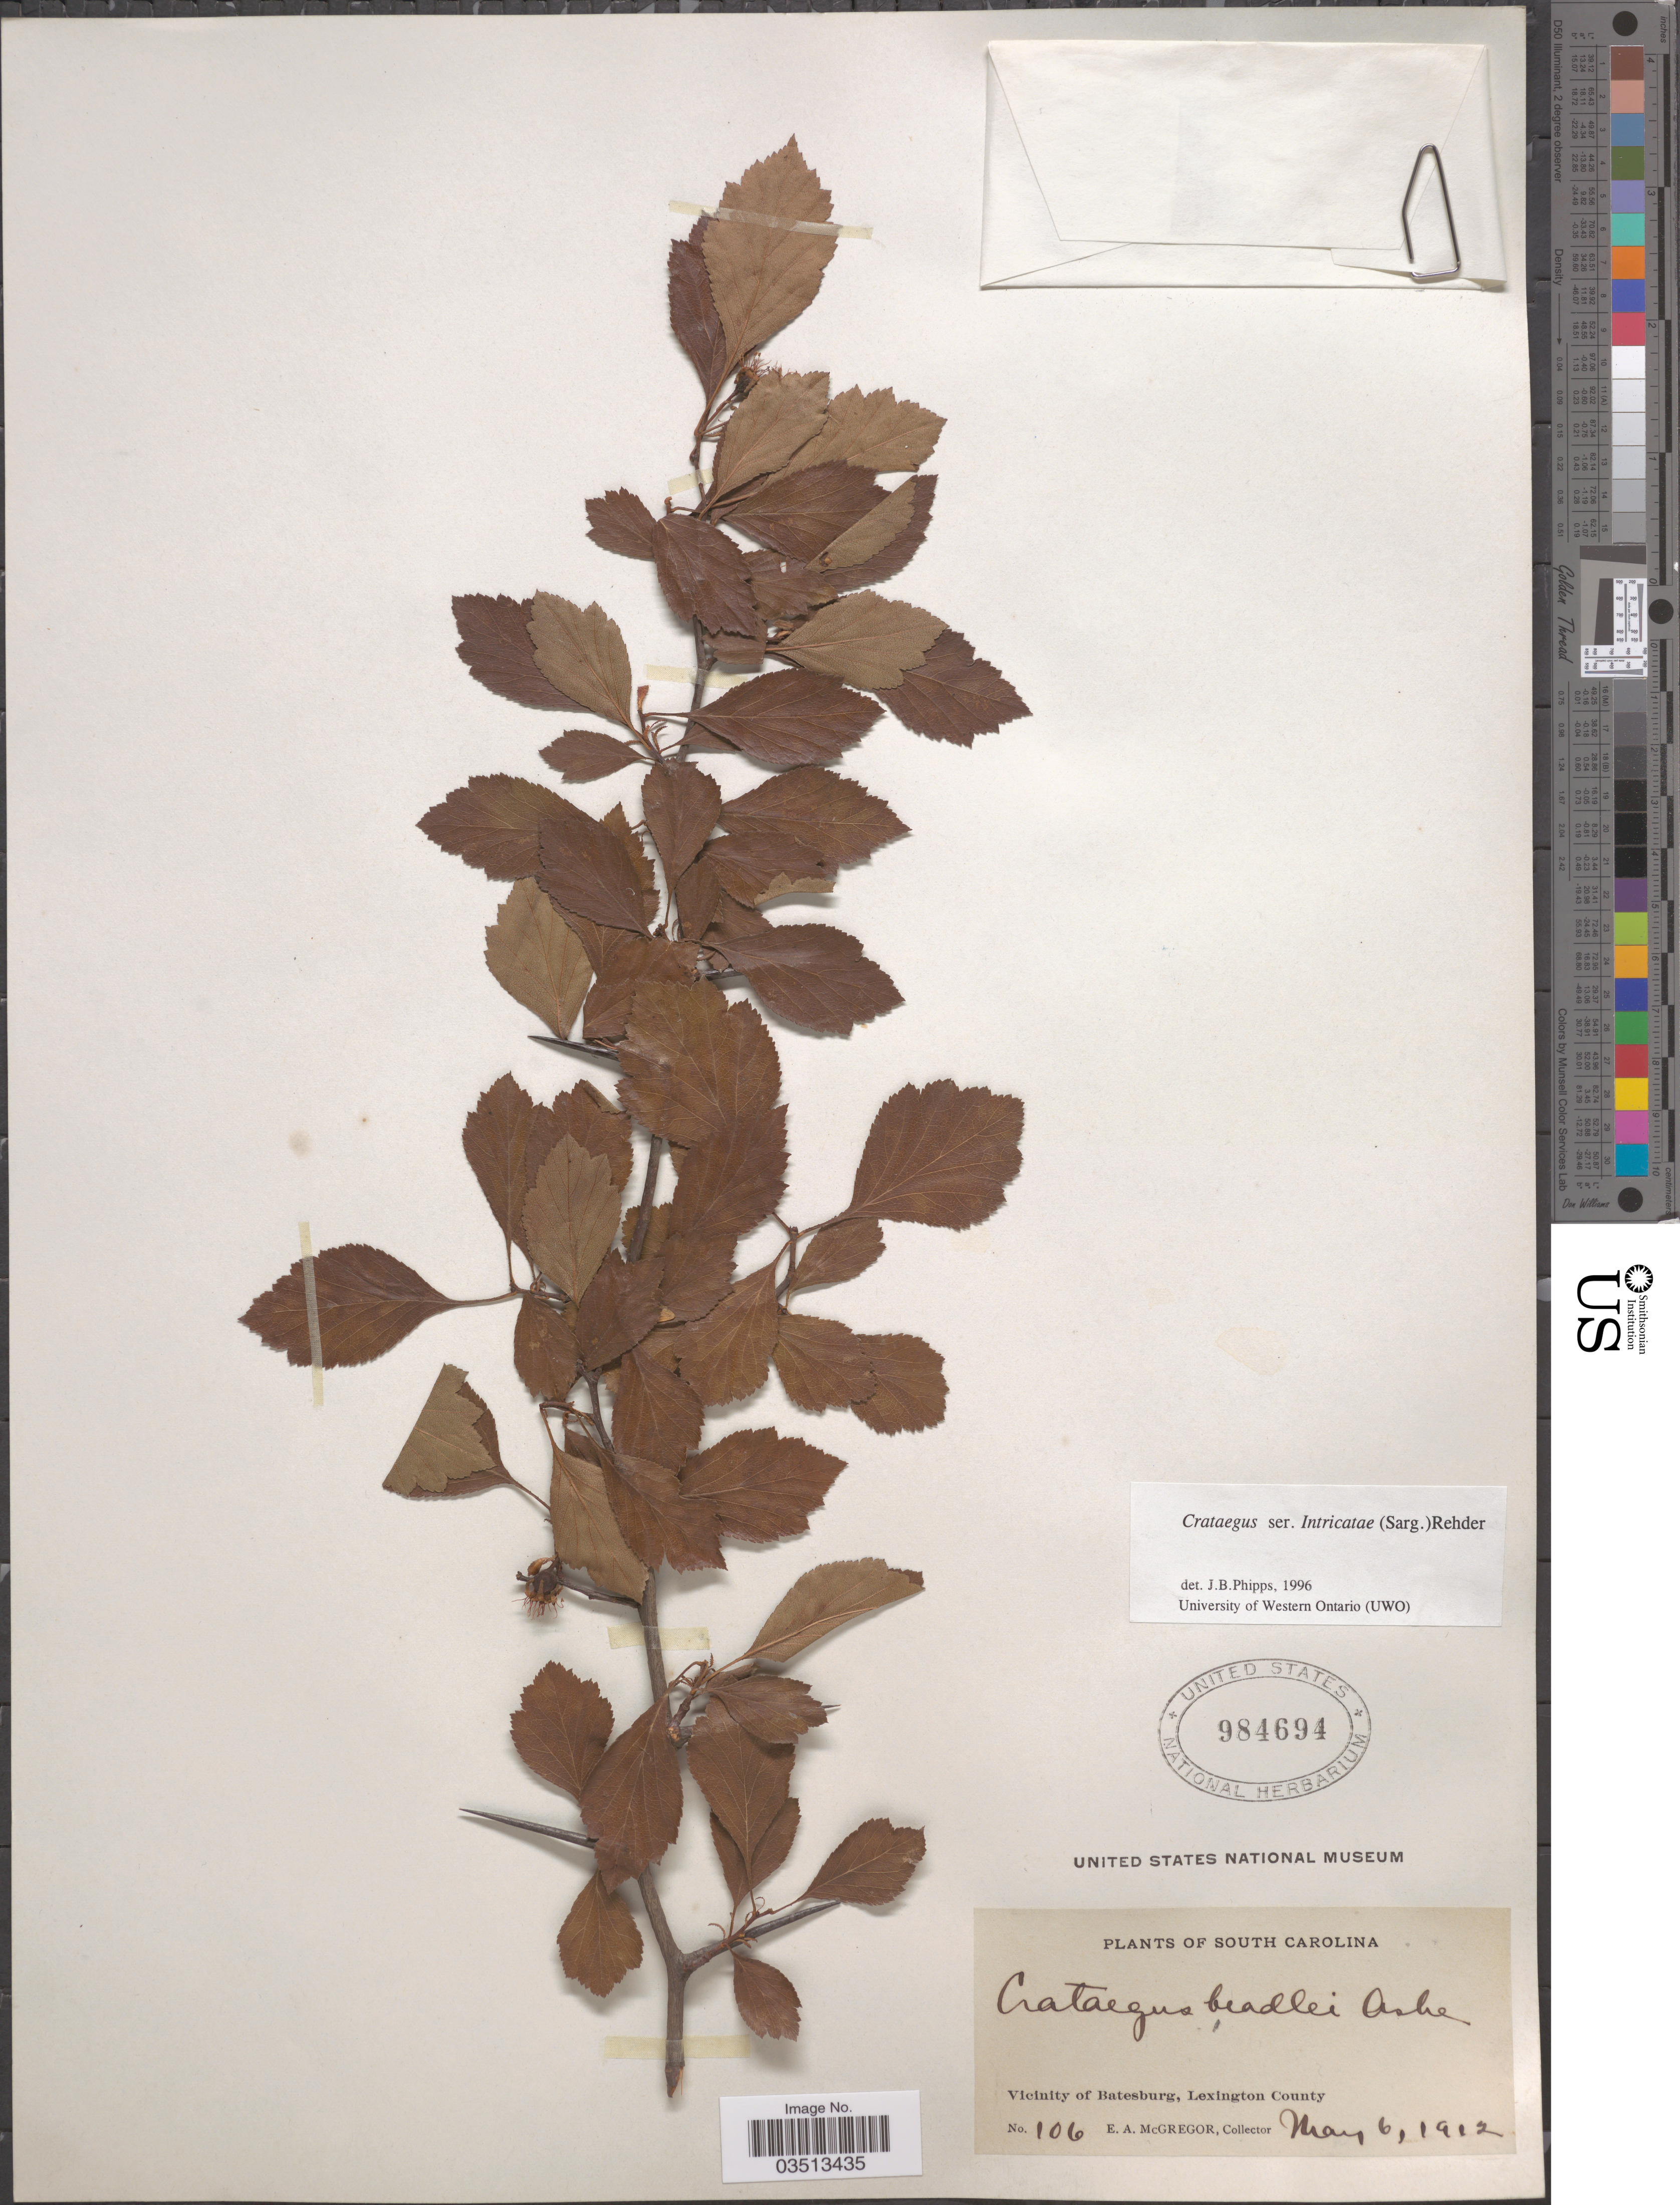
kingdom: Plantae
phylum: Tracheophyta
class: Magnoliopsida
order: Rosales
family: Rosaceae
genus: Crataegus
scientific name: Crataegus beadlei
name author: Ashe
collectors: E. A. McGregor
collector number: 106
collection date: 1912-05-06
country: United States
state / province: South Carolina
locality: Vicinity of Batesburg, Lexington County.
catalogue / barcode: US 984694